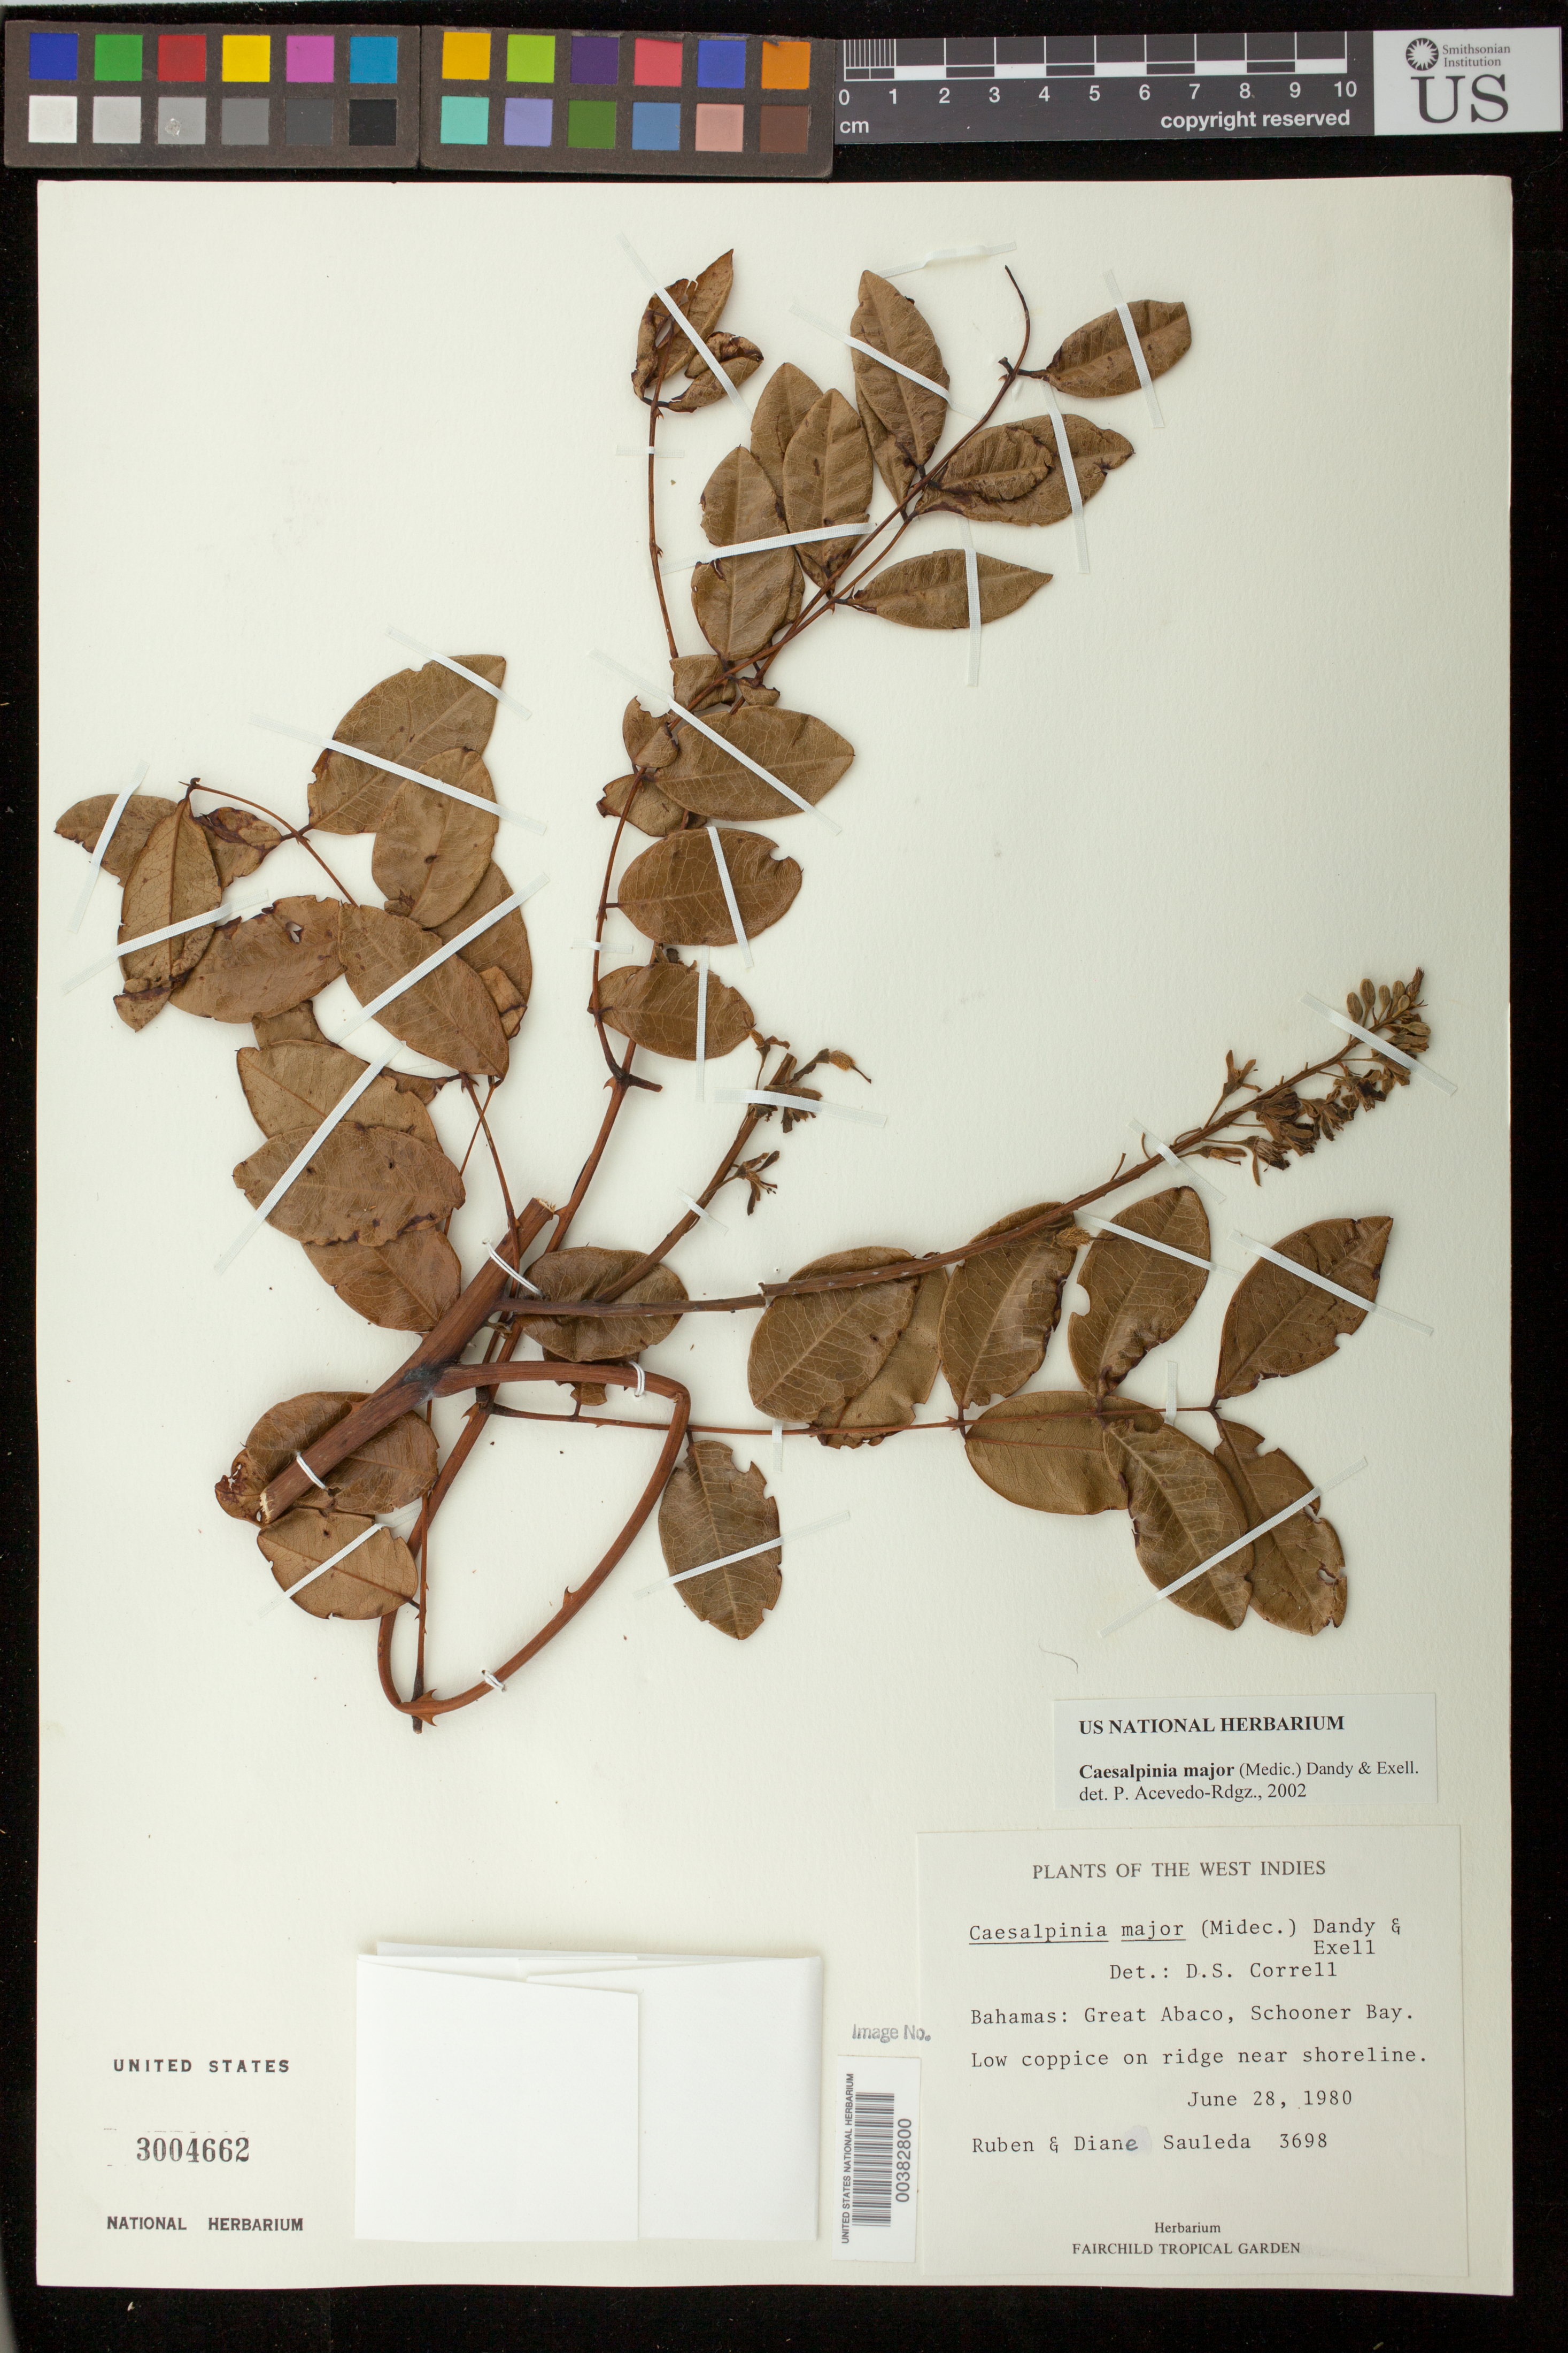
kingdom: Plantae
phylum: Tracheophyta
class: Magnoliopsida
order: Fabales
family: Fabaceae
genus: Guilandina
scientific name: Guilandina major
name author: (Medik.) Small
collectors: R. Sauleda & D. K. Sauleda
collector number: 3698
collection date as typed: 28 Jun 1980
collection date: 1980-06-28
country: Bahamas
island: Great Abaco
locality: Great Abaco, Schooner Bay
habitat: Low coppice on ridge near shoreline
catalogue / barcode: US 3004662